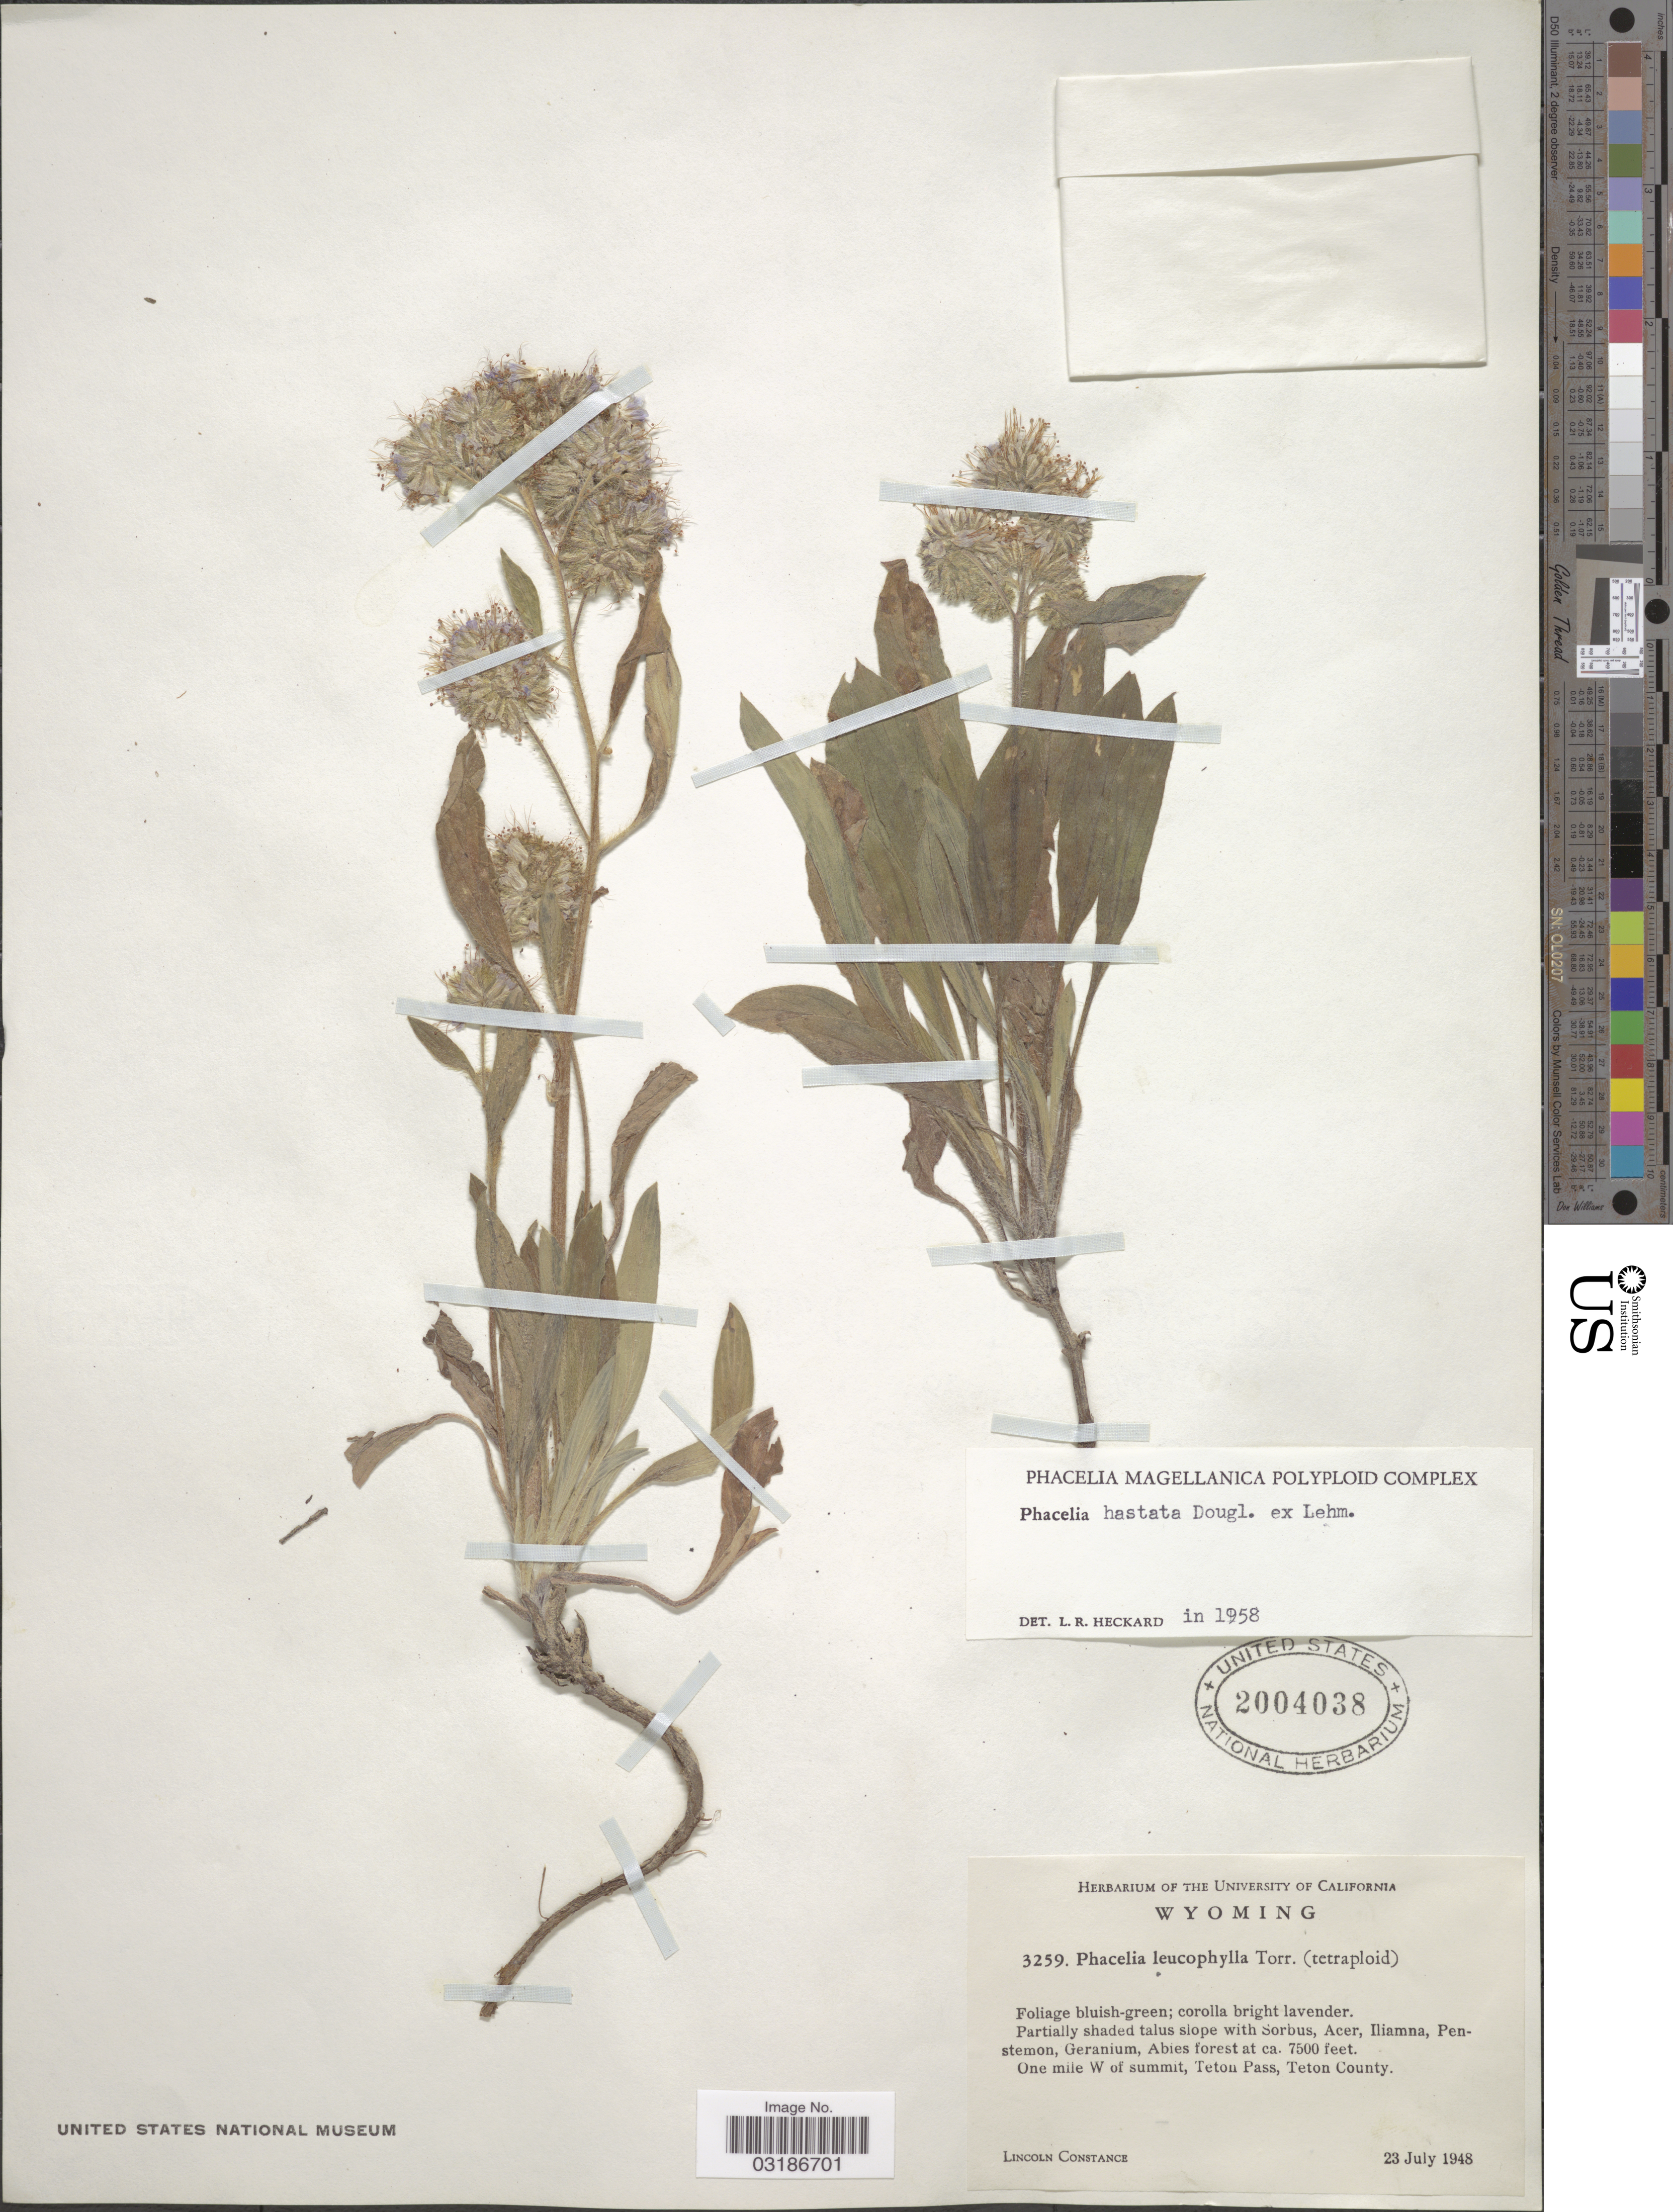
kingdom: Plantae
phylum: Tracheophyta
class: Magnoliopsida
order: Boraginales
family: Hydrophyllaceae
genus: Phacelia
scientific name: Phacelia hastata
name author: Douglas ex Lehm.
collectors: L. Constance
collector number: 3259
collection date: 1948-07-23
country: United States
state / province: Wyoming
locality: One mile W of summit, Teton Pass, Teton County.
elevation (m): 2286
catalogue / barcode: US 2004038